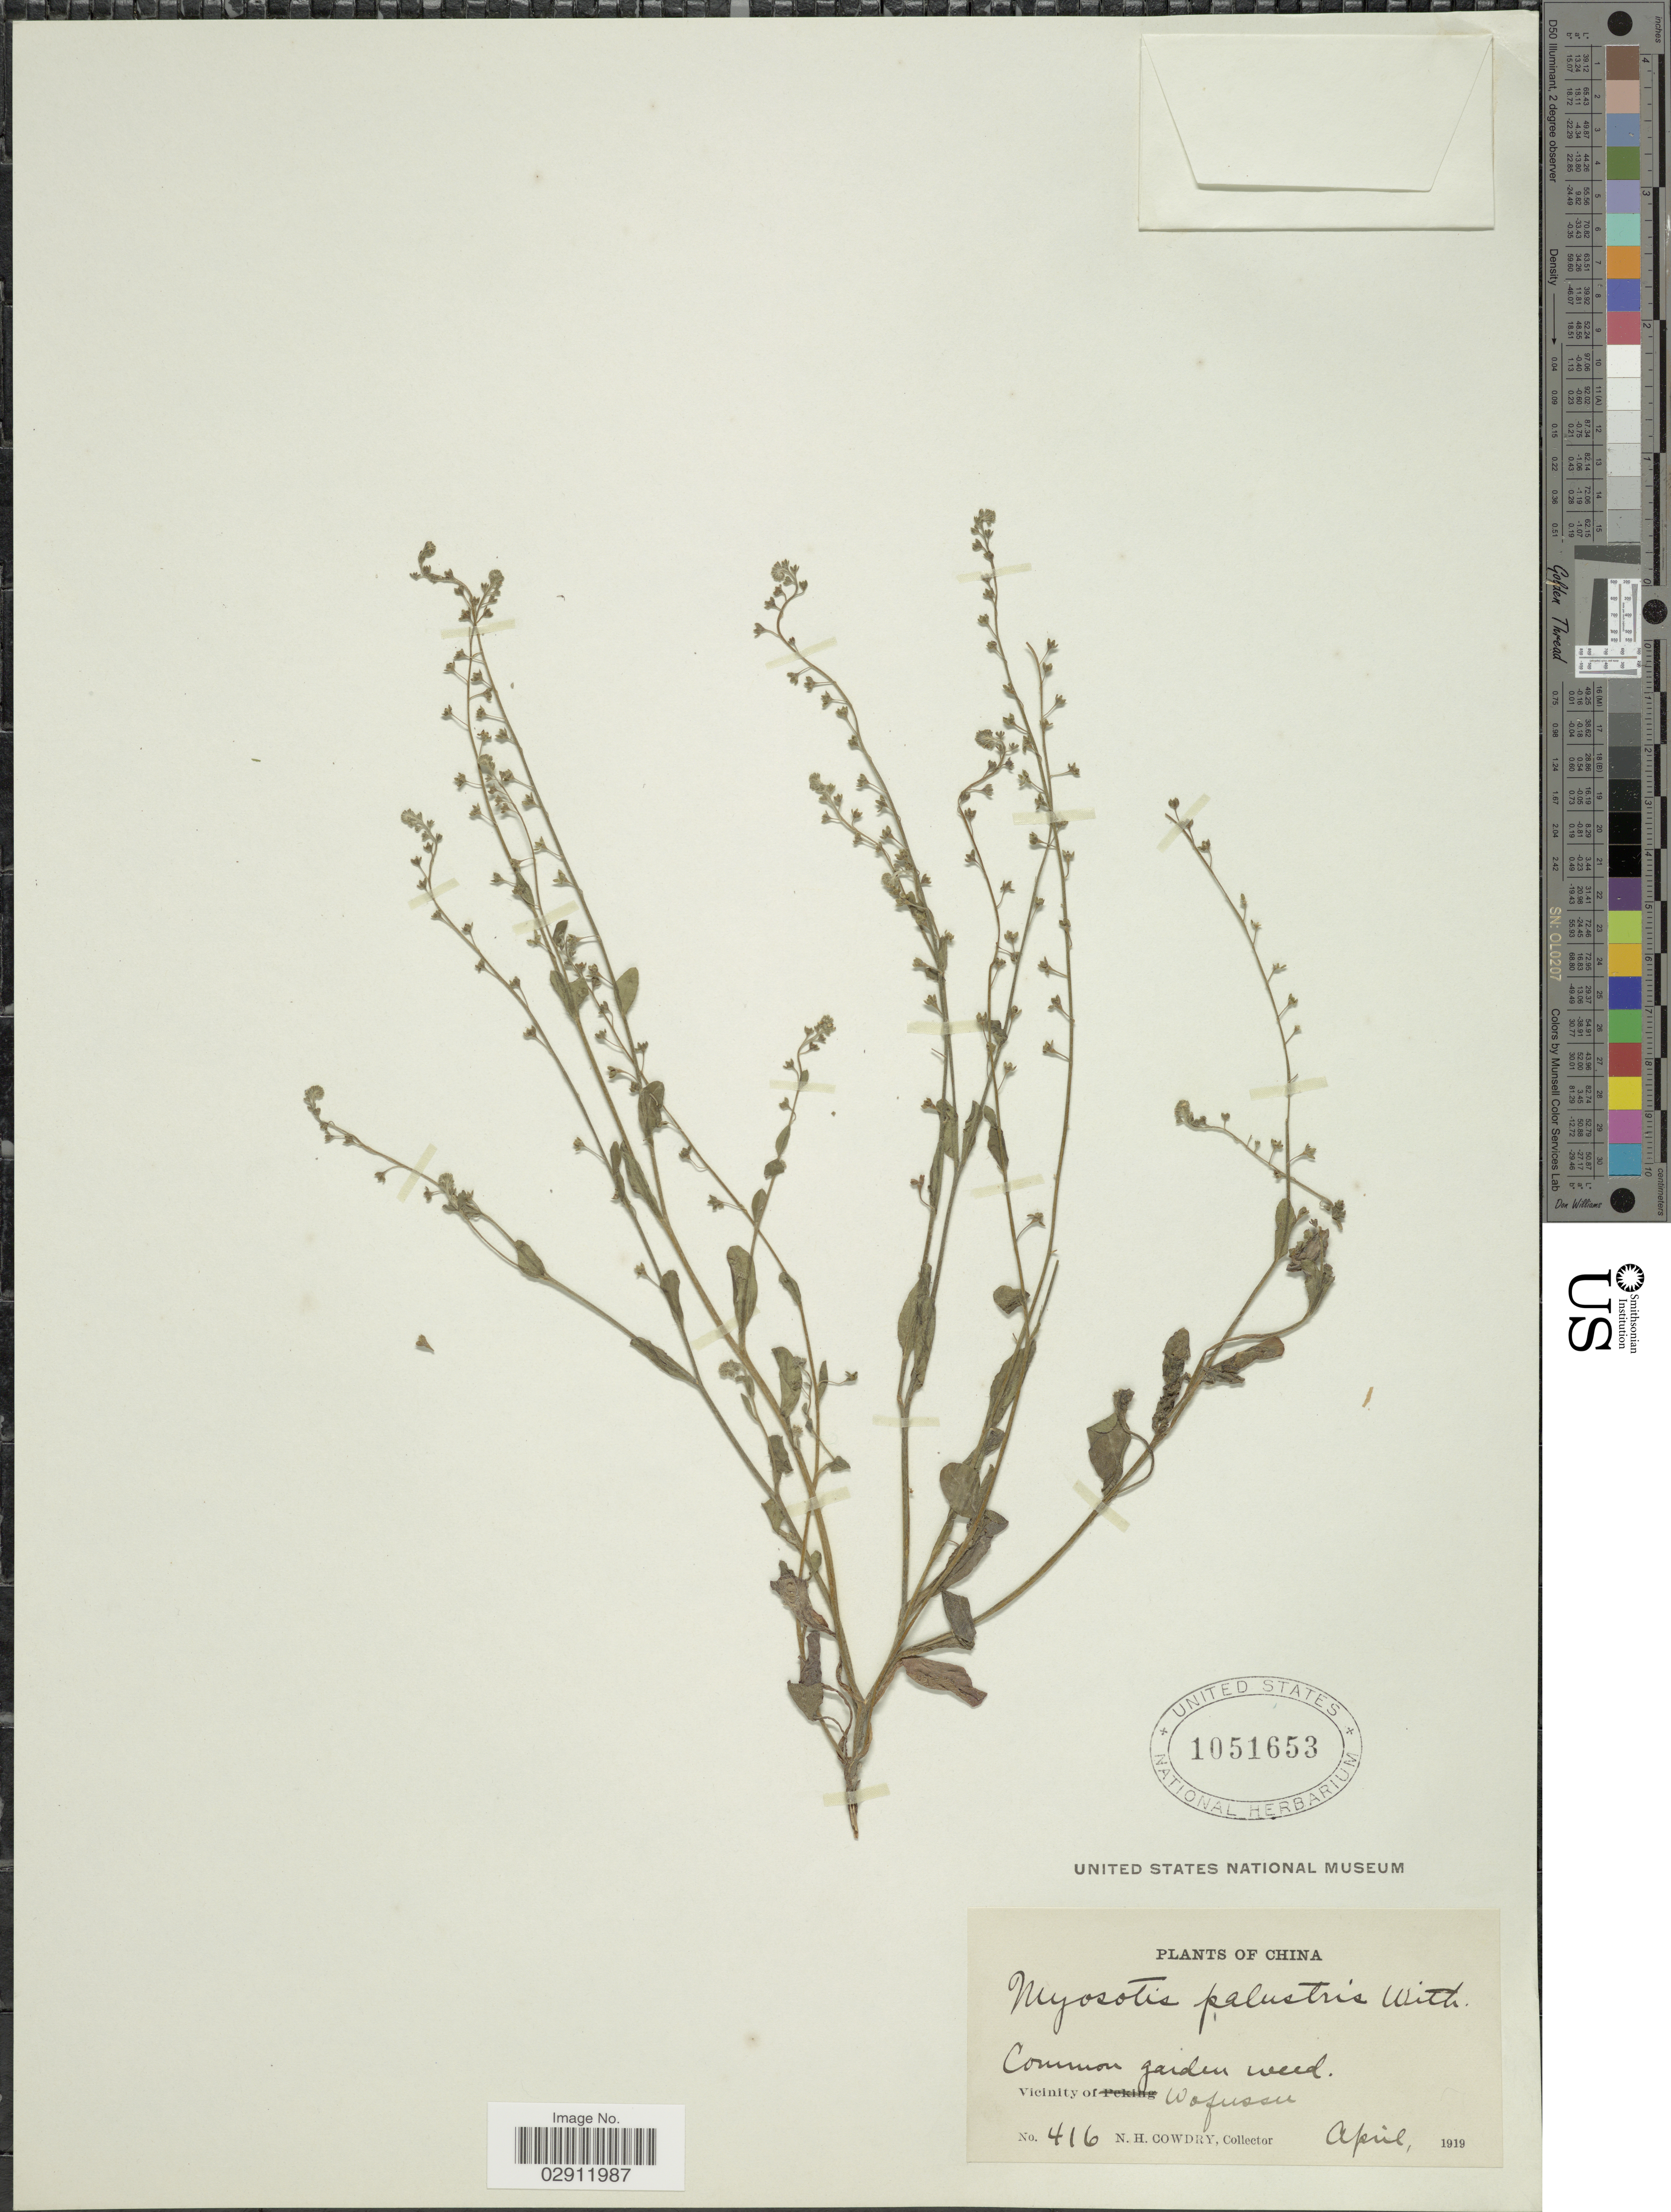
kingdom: Plantae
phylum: Tracheophyta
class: Magnoliopsida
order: Boraginales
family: Boraginaceae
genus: Myosotis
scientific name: Myosotis palustris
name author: L.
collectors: N. H. Cowdry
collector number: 416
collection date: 1919-04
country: China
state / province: Beijing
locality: Vicinity of Wofussu.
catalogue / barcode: US 1051653